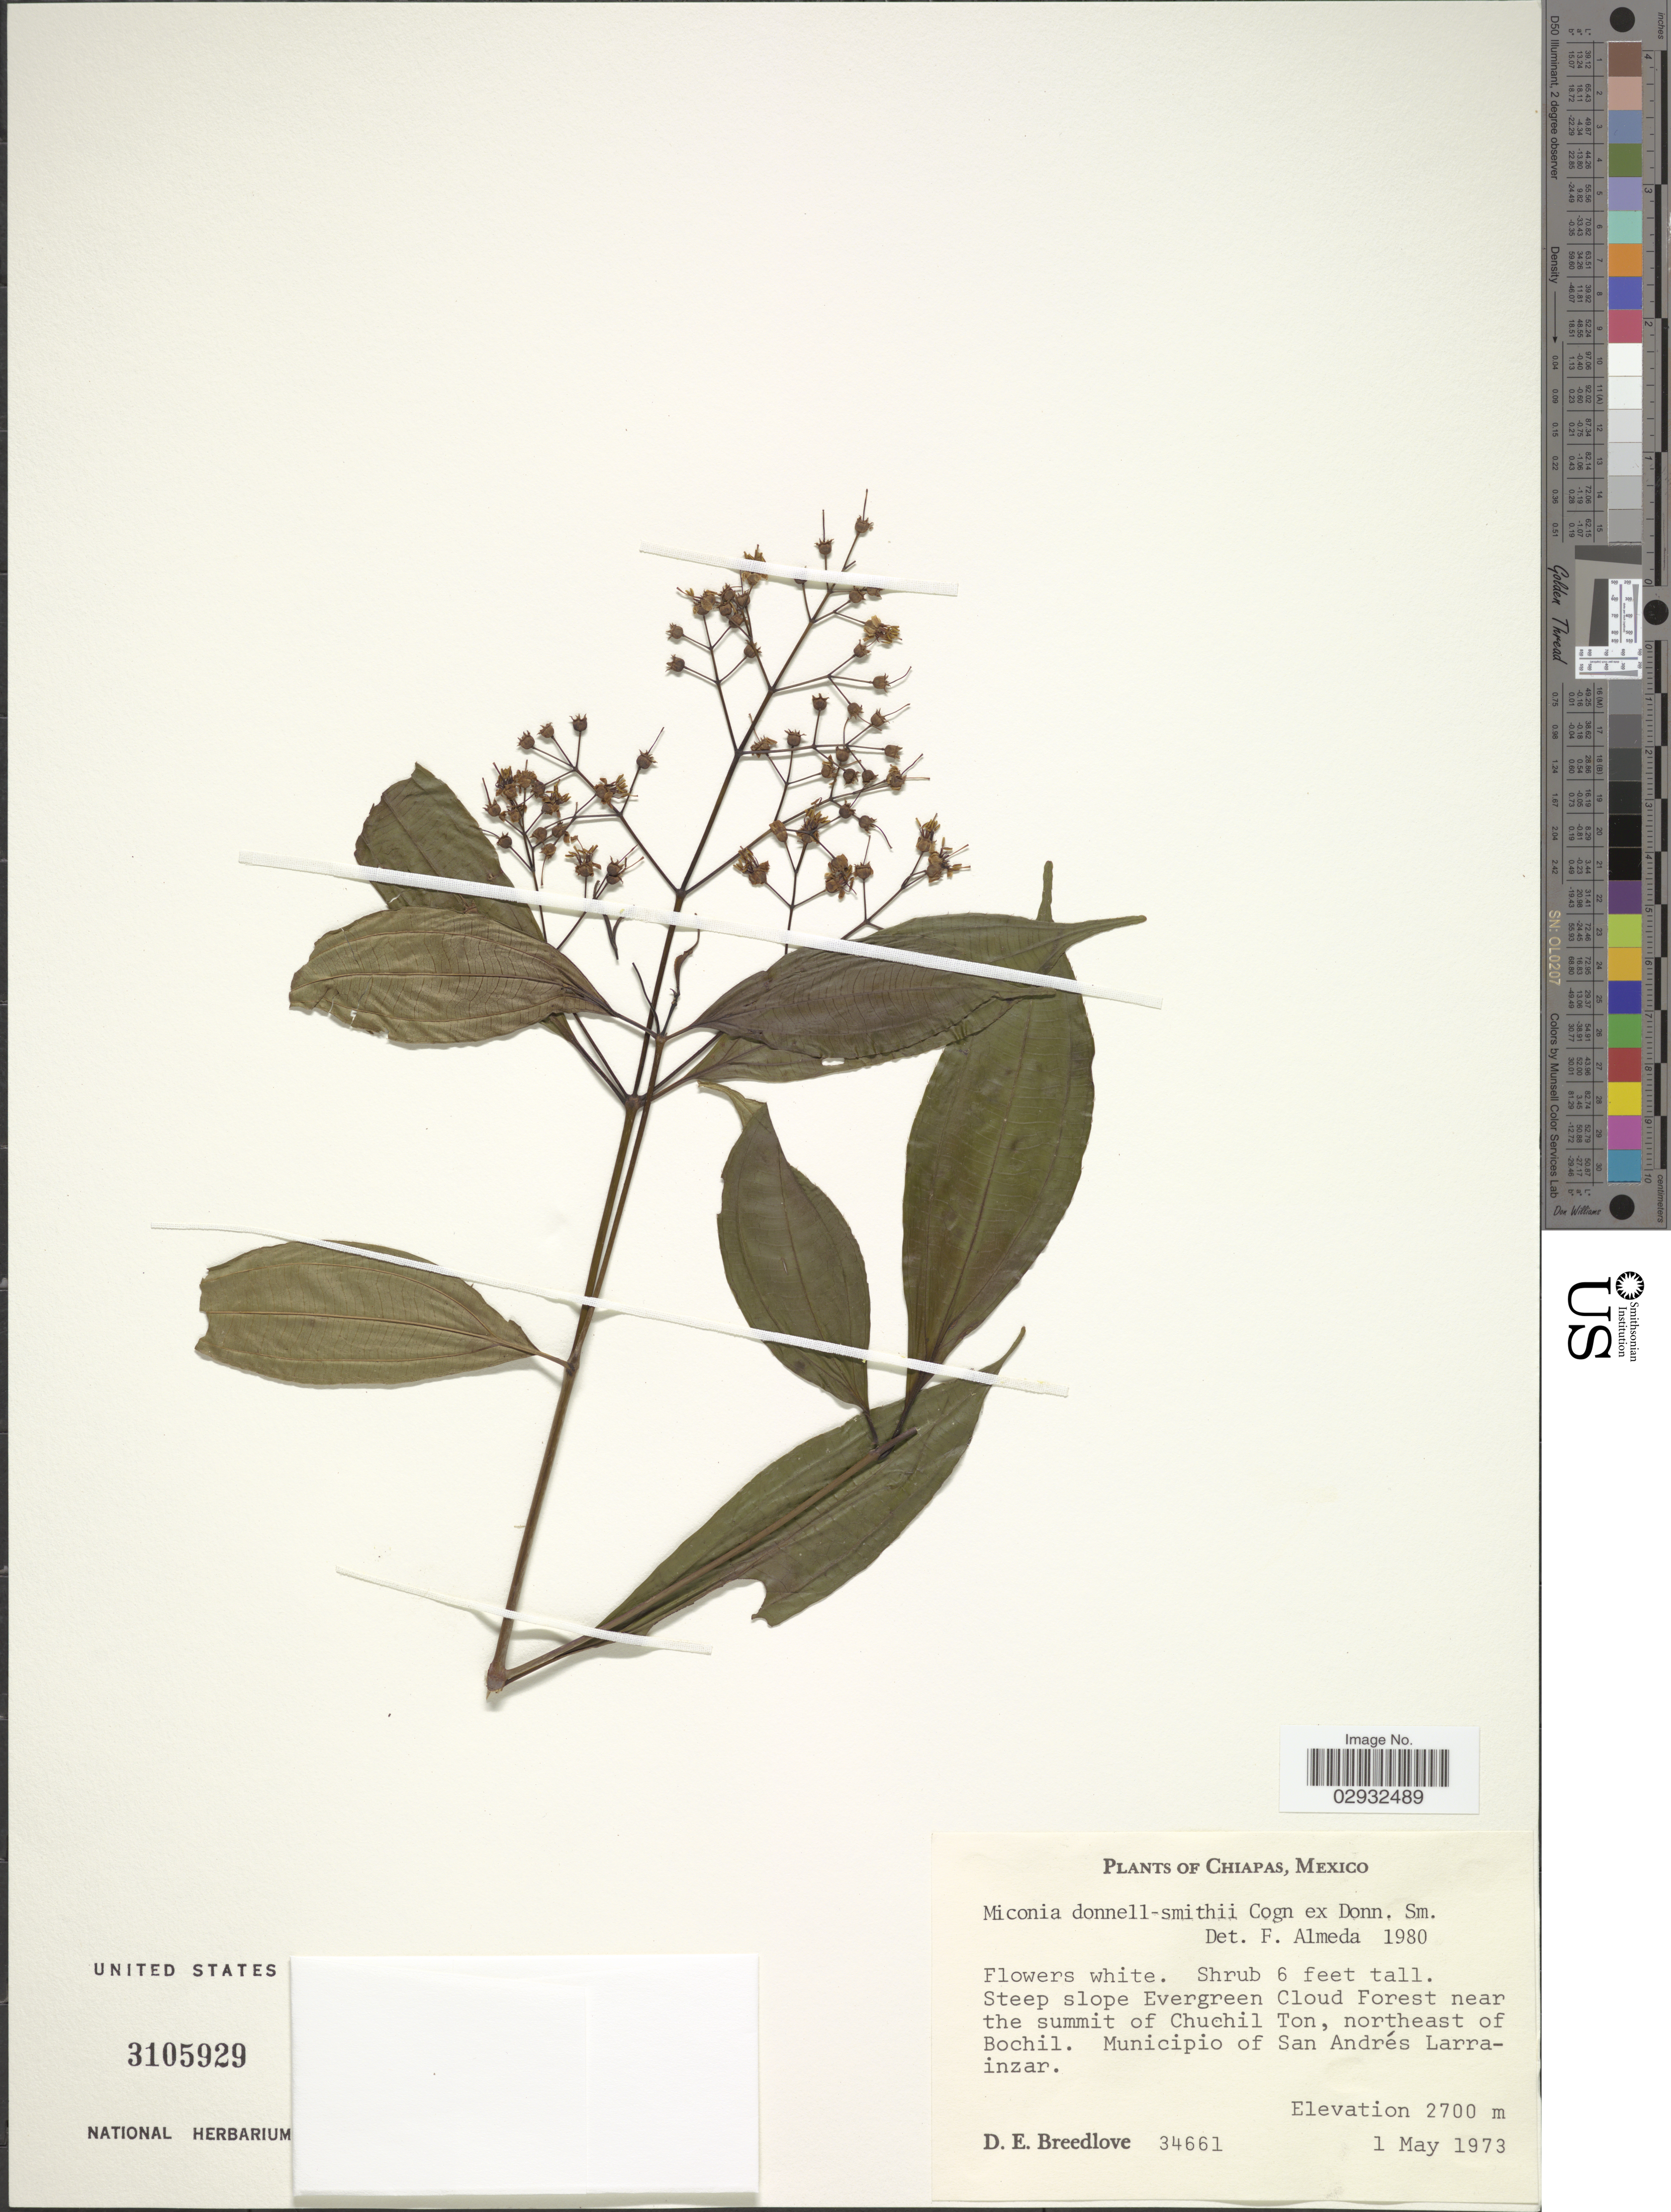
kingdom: Plantae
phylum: Tracheophyta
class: Magnoliopsida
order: Myrtales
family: Melastomataceae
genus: Miconia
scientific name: Miconia donnell-smithii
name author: Cogn.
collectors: D. E. Breedlove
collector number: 34661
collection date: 1973-05-01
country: Mexico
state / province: Chiapas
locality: Steep slope Evergreen Cloud Forest near the summit of Chuchil Ton, northeast of Bochil. Municipio of San Andrés Larrainzar.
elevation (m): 2700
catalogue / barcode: US 3105929